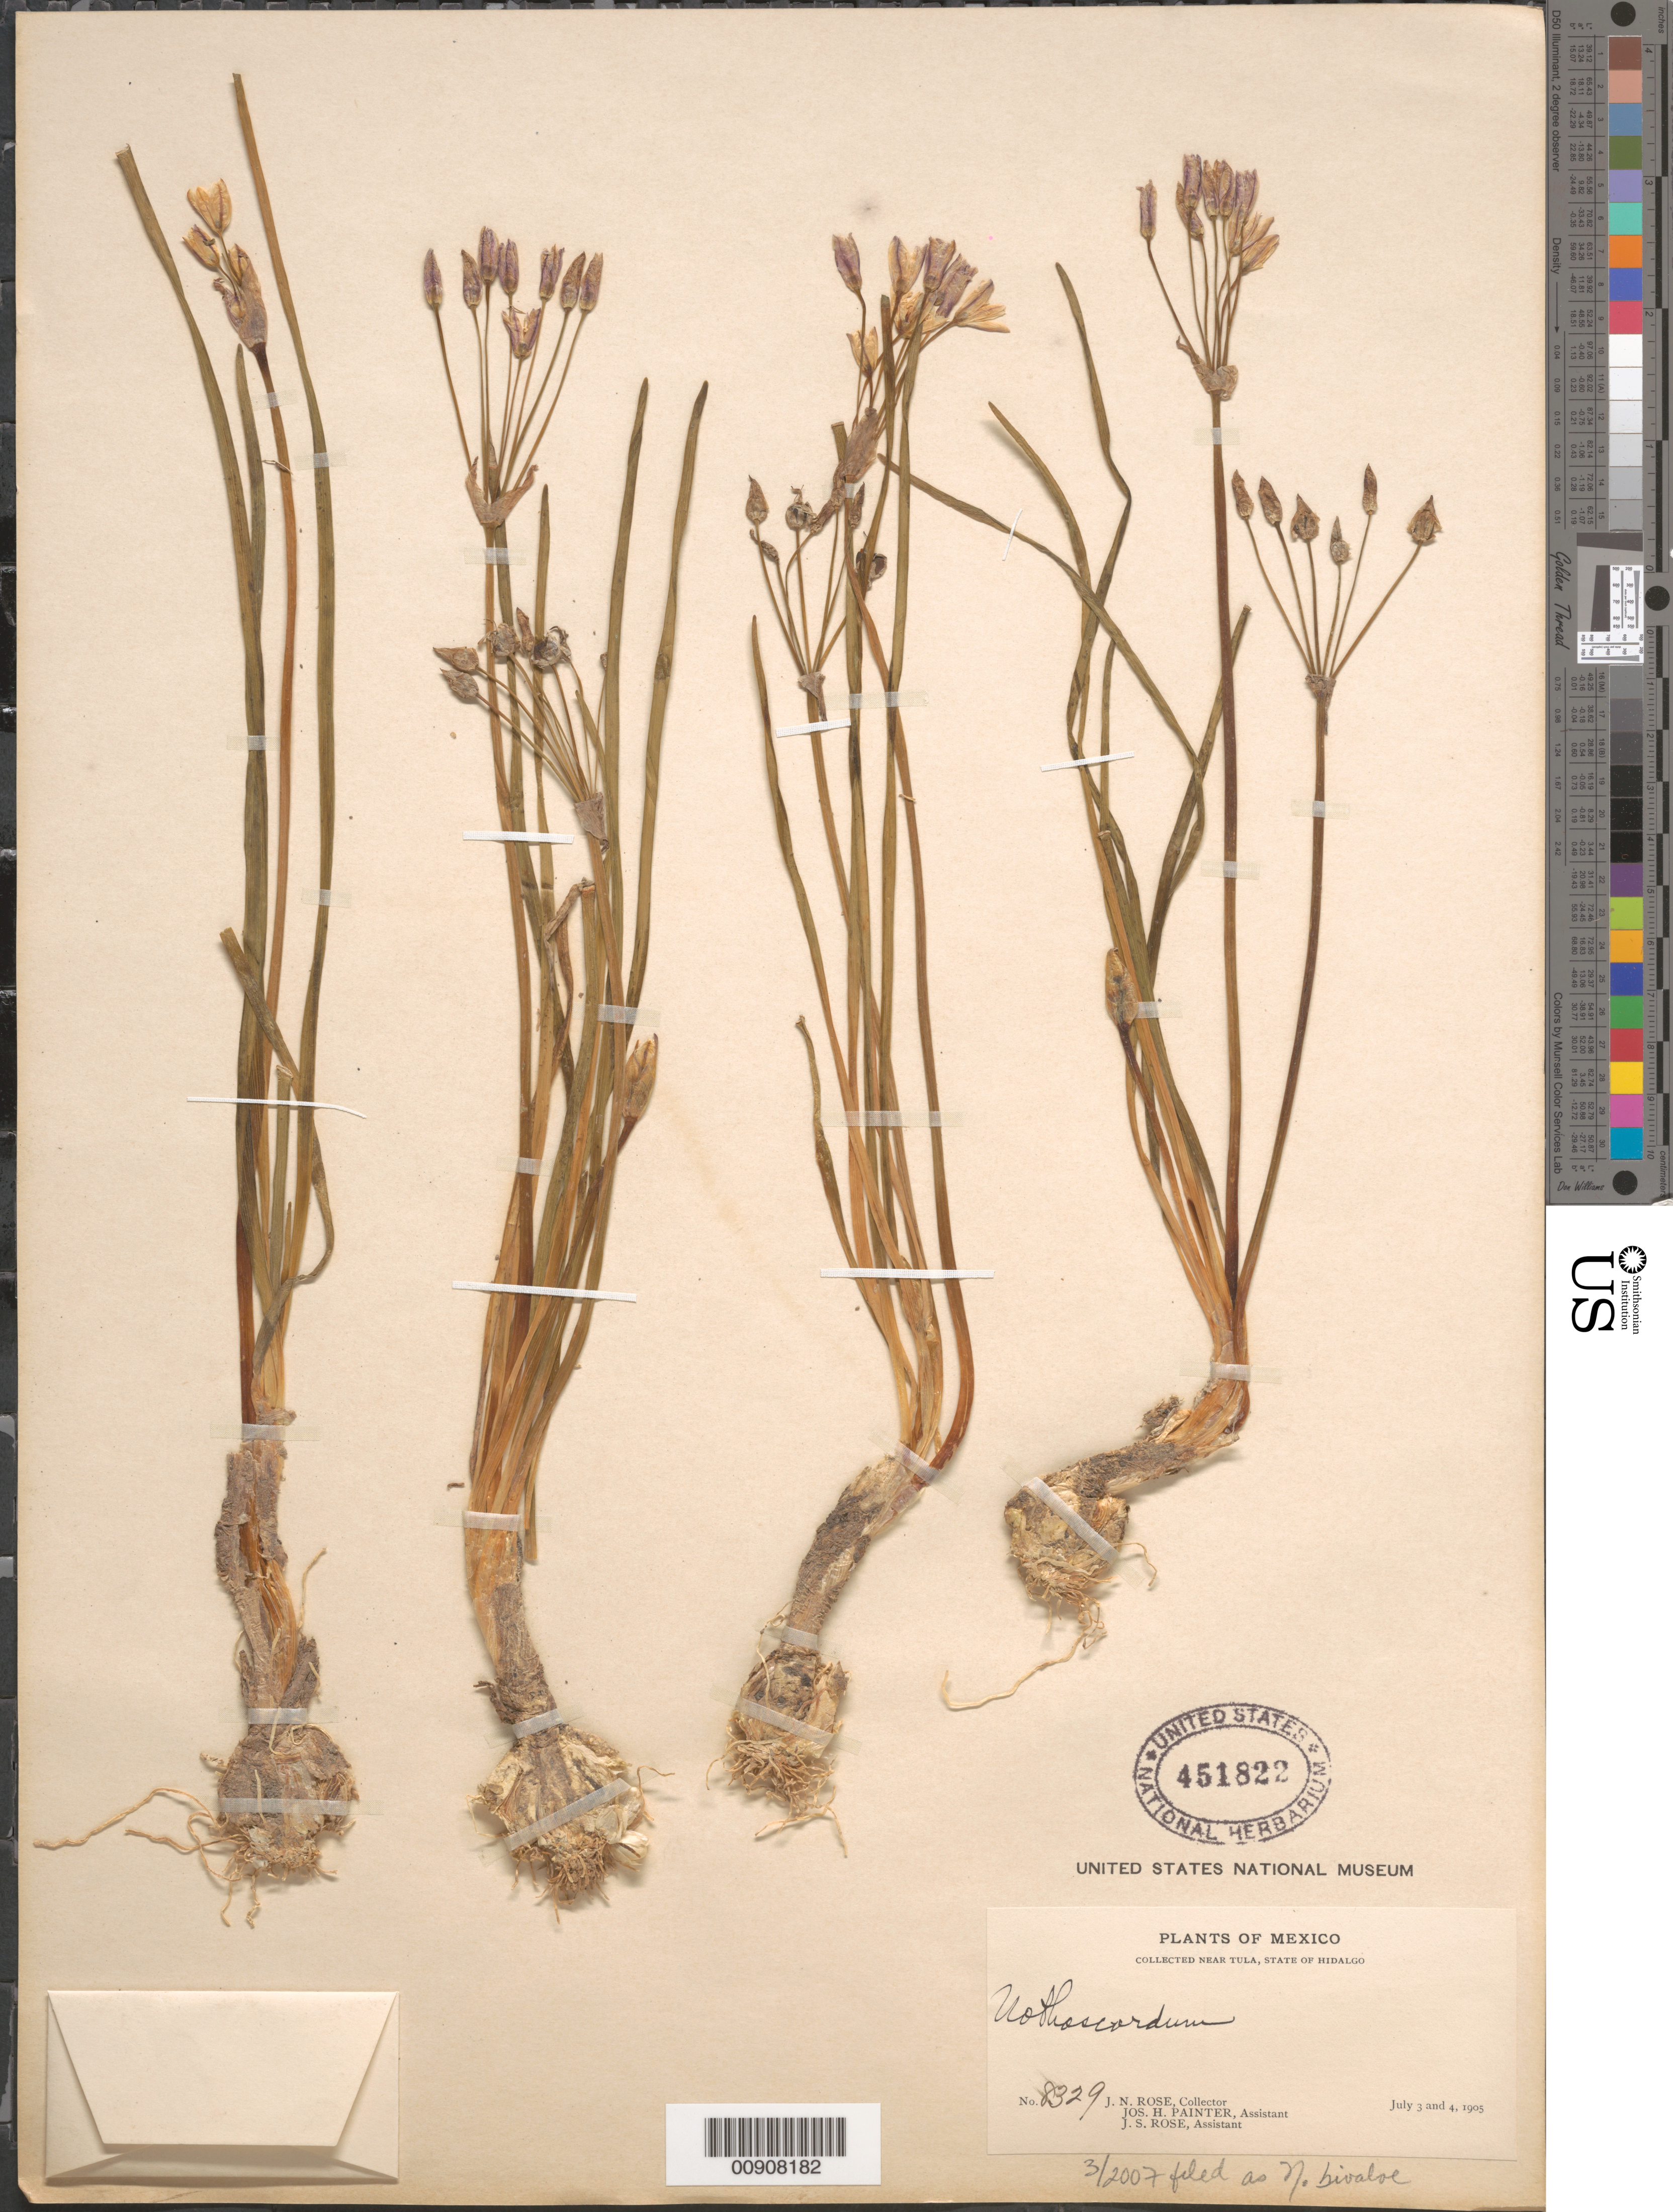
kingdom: Plantae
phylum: Tracheophyta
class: Liliopsida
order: Asparagales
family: Amaryllidaceae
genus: Nothoscordum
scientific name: Nothoscordum bivalve var. bivalve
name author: (L.) Britton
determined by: Strong, M. T., (US), Smithsonian Institution - National Museum of Natural History (UNITED STATES)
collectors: J. N. Rose, J. H. Painter & J. S. Rose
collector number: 8329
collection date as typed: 03 Jul 1905 to 04 Jul 1905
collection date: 1905-07-03/1905-07-04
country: Mexico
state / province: Hidalgo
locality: Near Tula, State of Hidalgo.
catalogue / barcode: US 451822